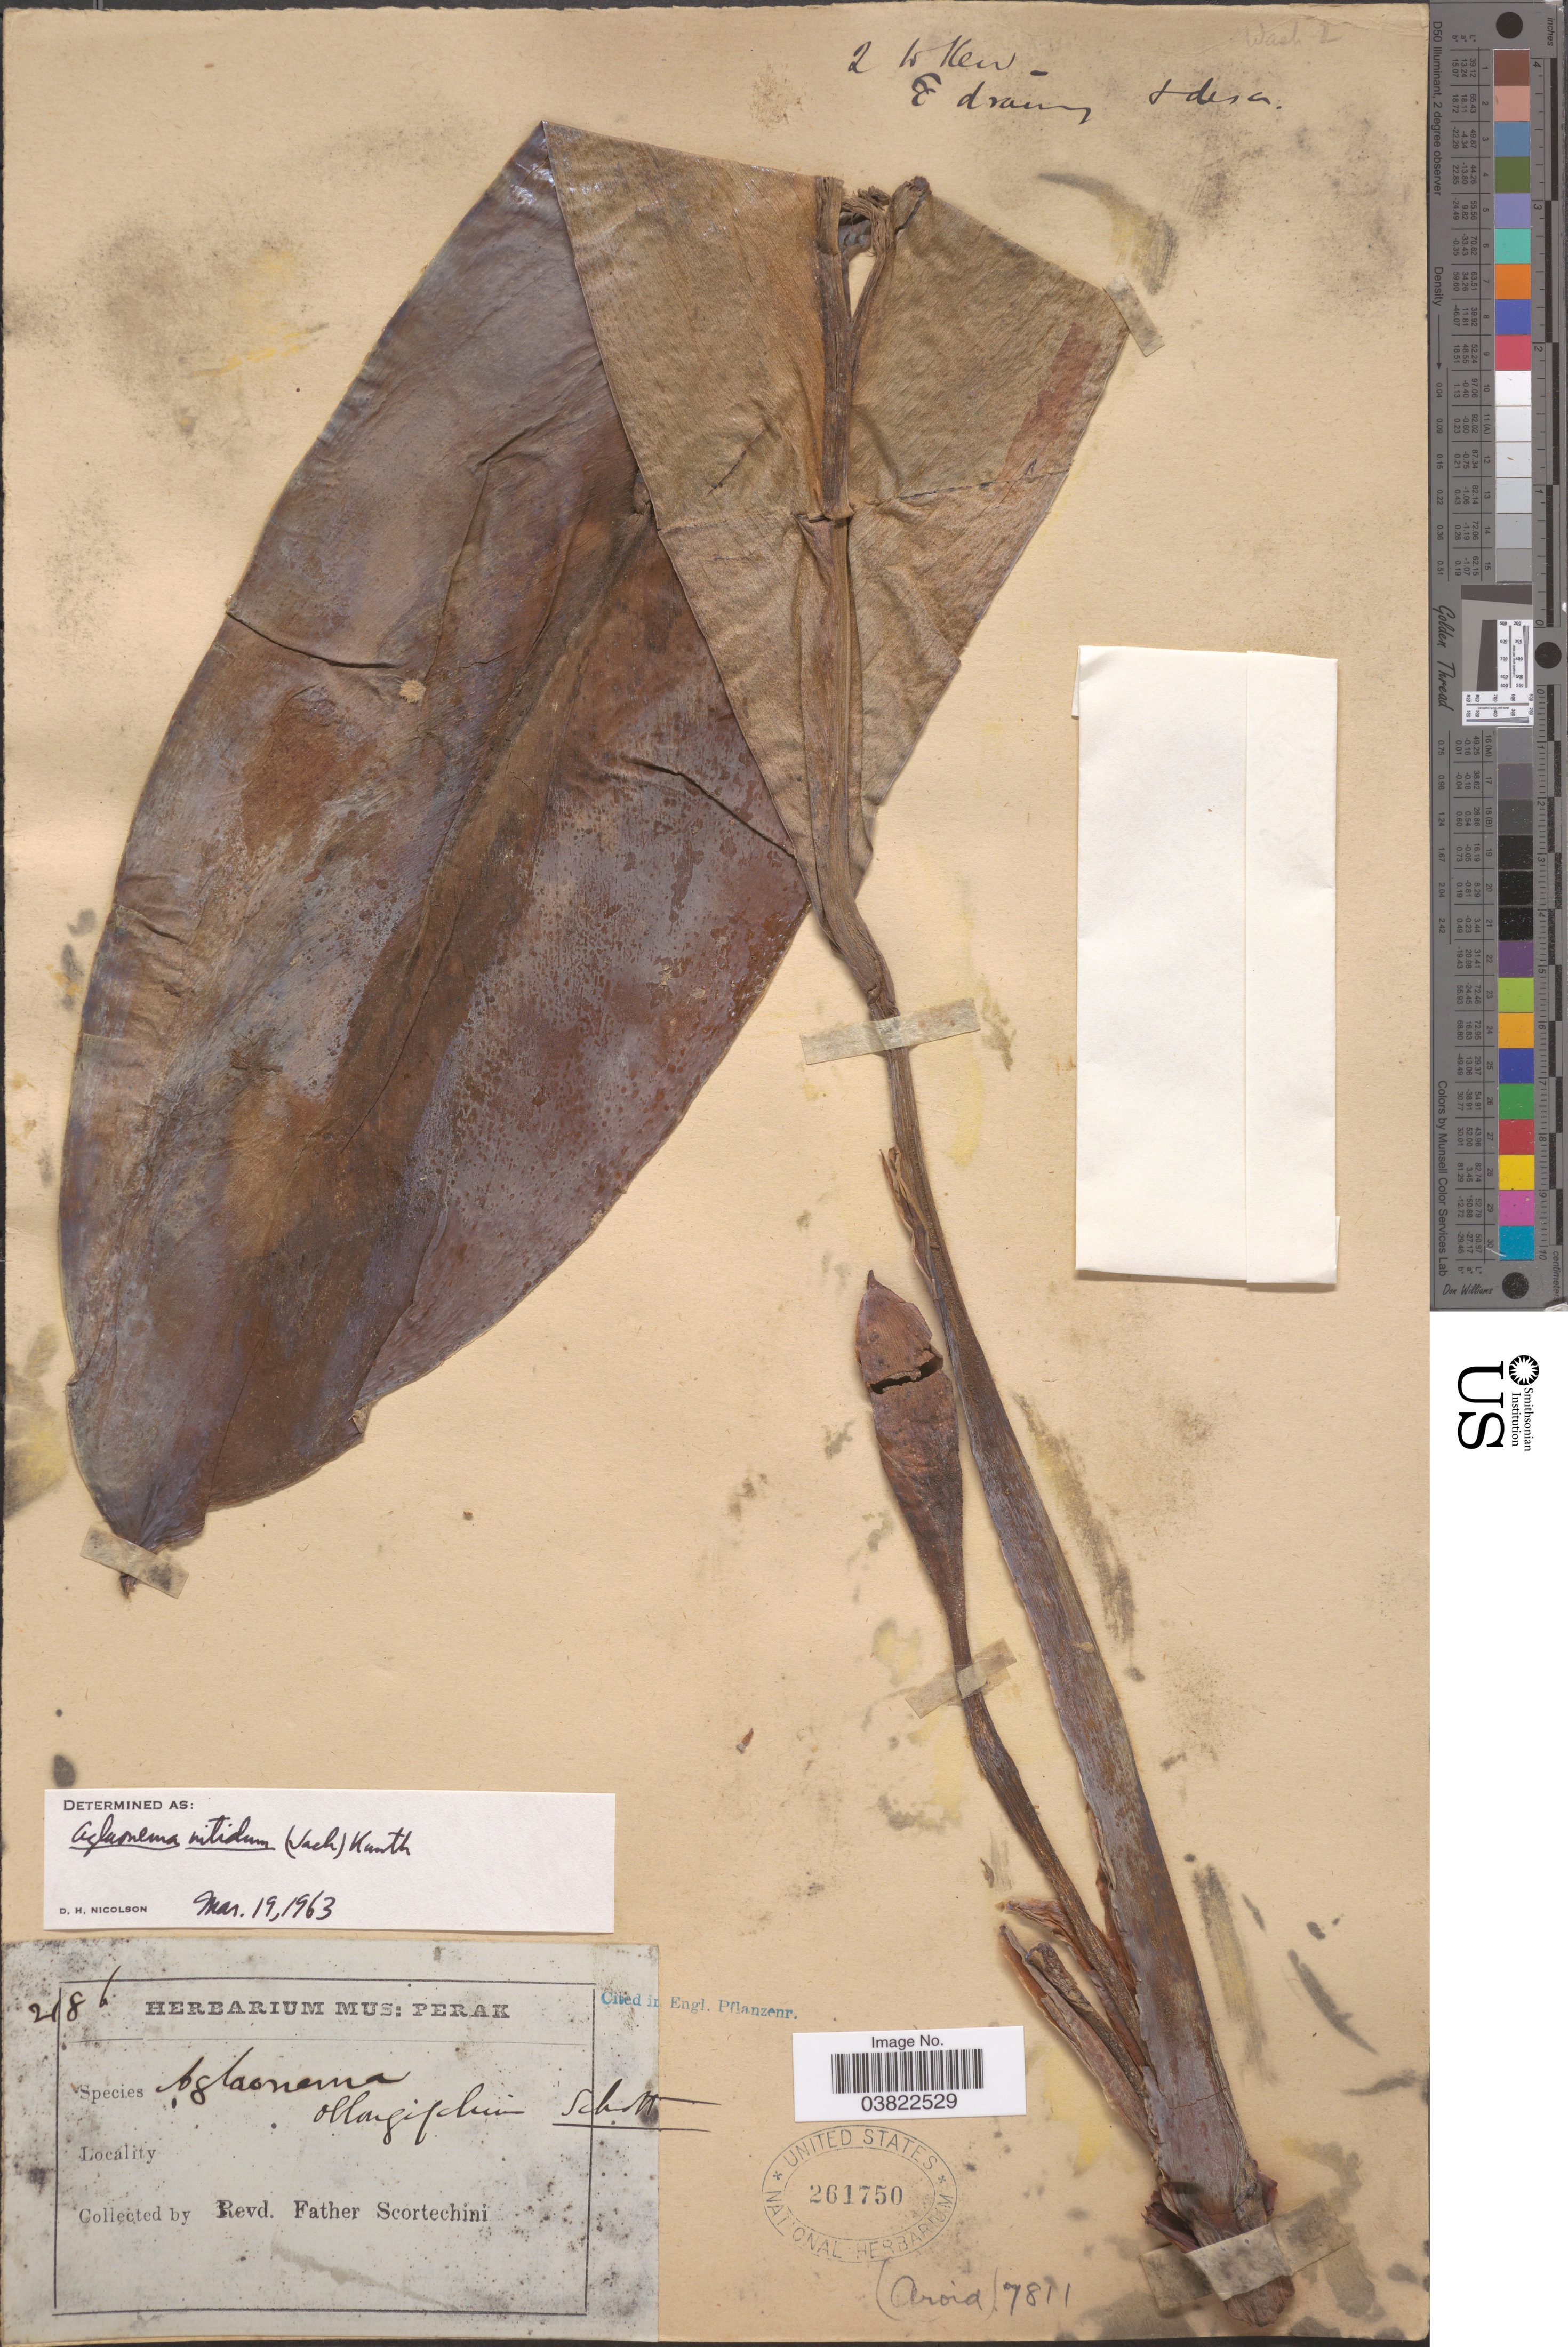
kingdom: Plantae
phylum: Tracheophyta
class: Liliopsida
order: Alismatales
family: Araceae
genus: Aglaonema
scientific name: Aglaonema nitidum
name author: (Jack) Kunth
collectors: Fr. Scortechini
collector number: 2186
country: Malaysia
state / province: Perak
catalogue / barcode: US 261750